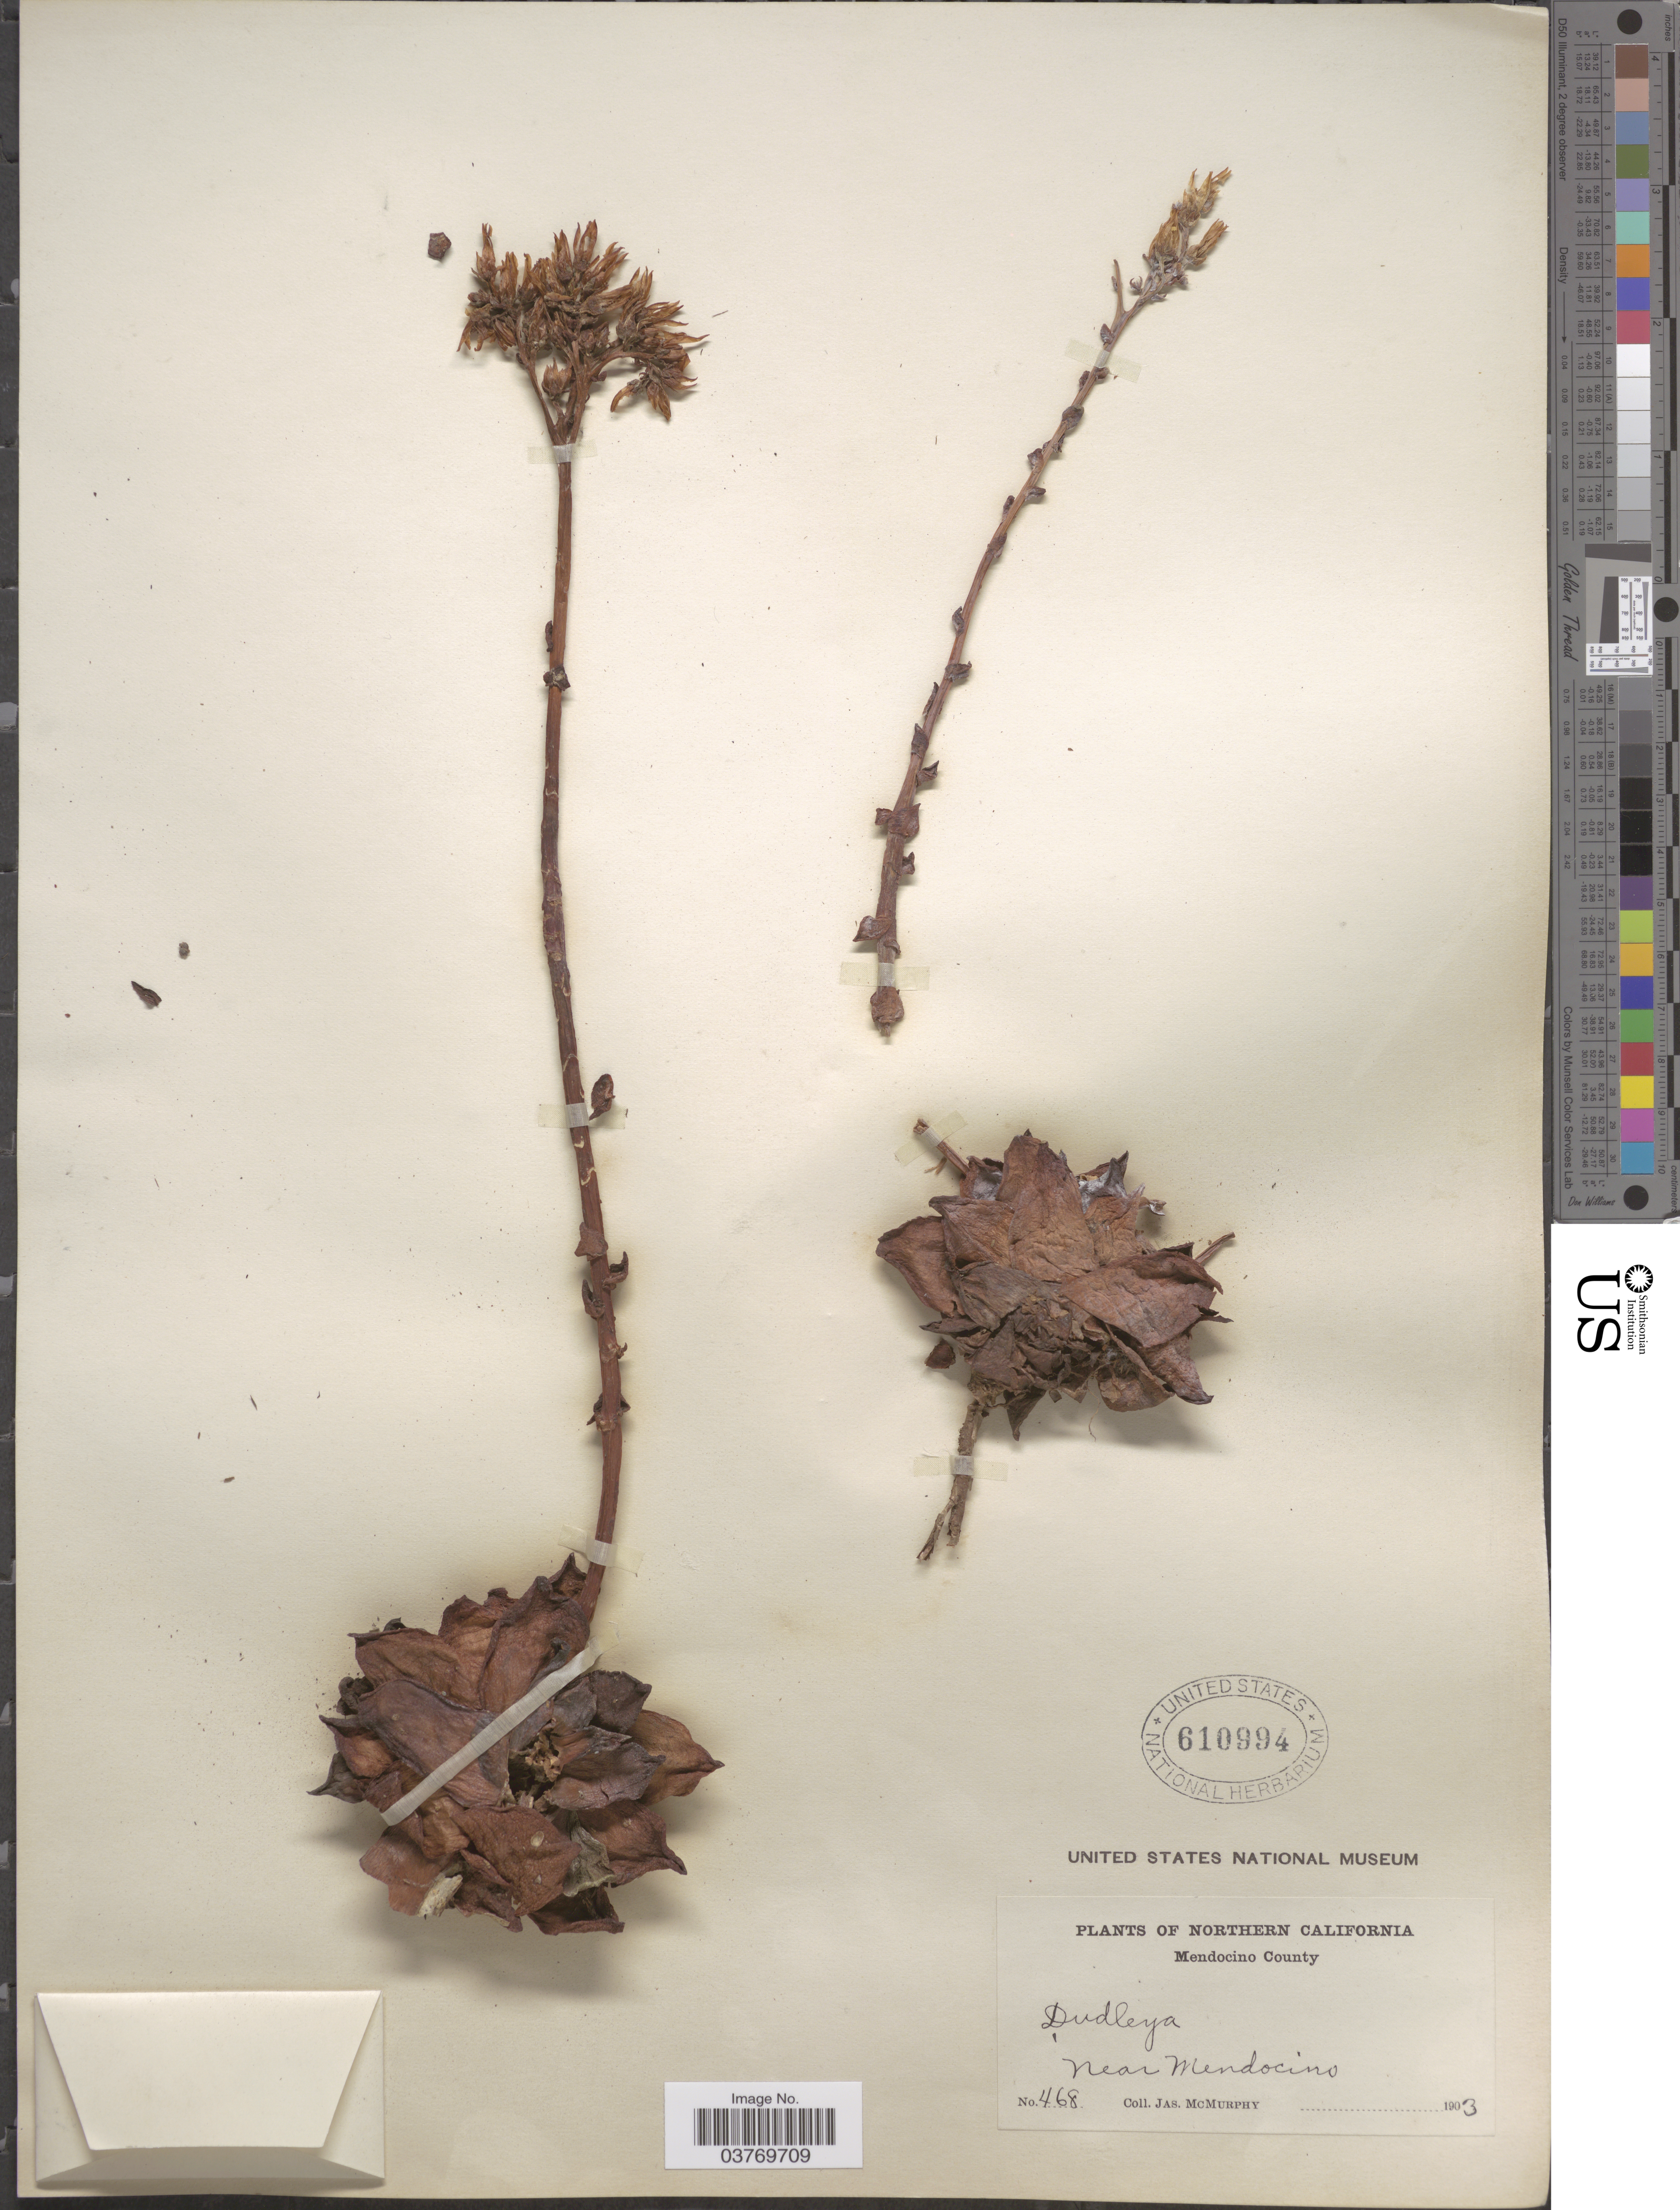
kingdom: Plantae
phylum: Tracheophyta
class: Magnoliopsida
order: Saxifragales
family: Crassulaceae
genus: Dudleya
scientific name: Dudleya farinosa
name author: (Lindl.) Britton & Rose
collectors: J. McMurphy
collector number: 468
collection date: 1903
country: United States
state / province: California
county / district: Mendocino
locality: Northern California. Mendocino County. Near Mendocino.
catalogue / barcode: US 610994